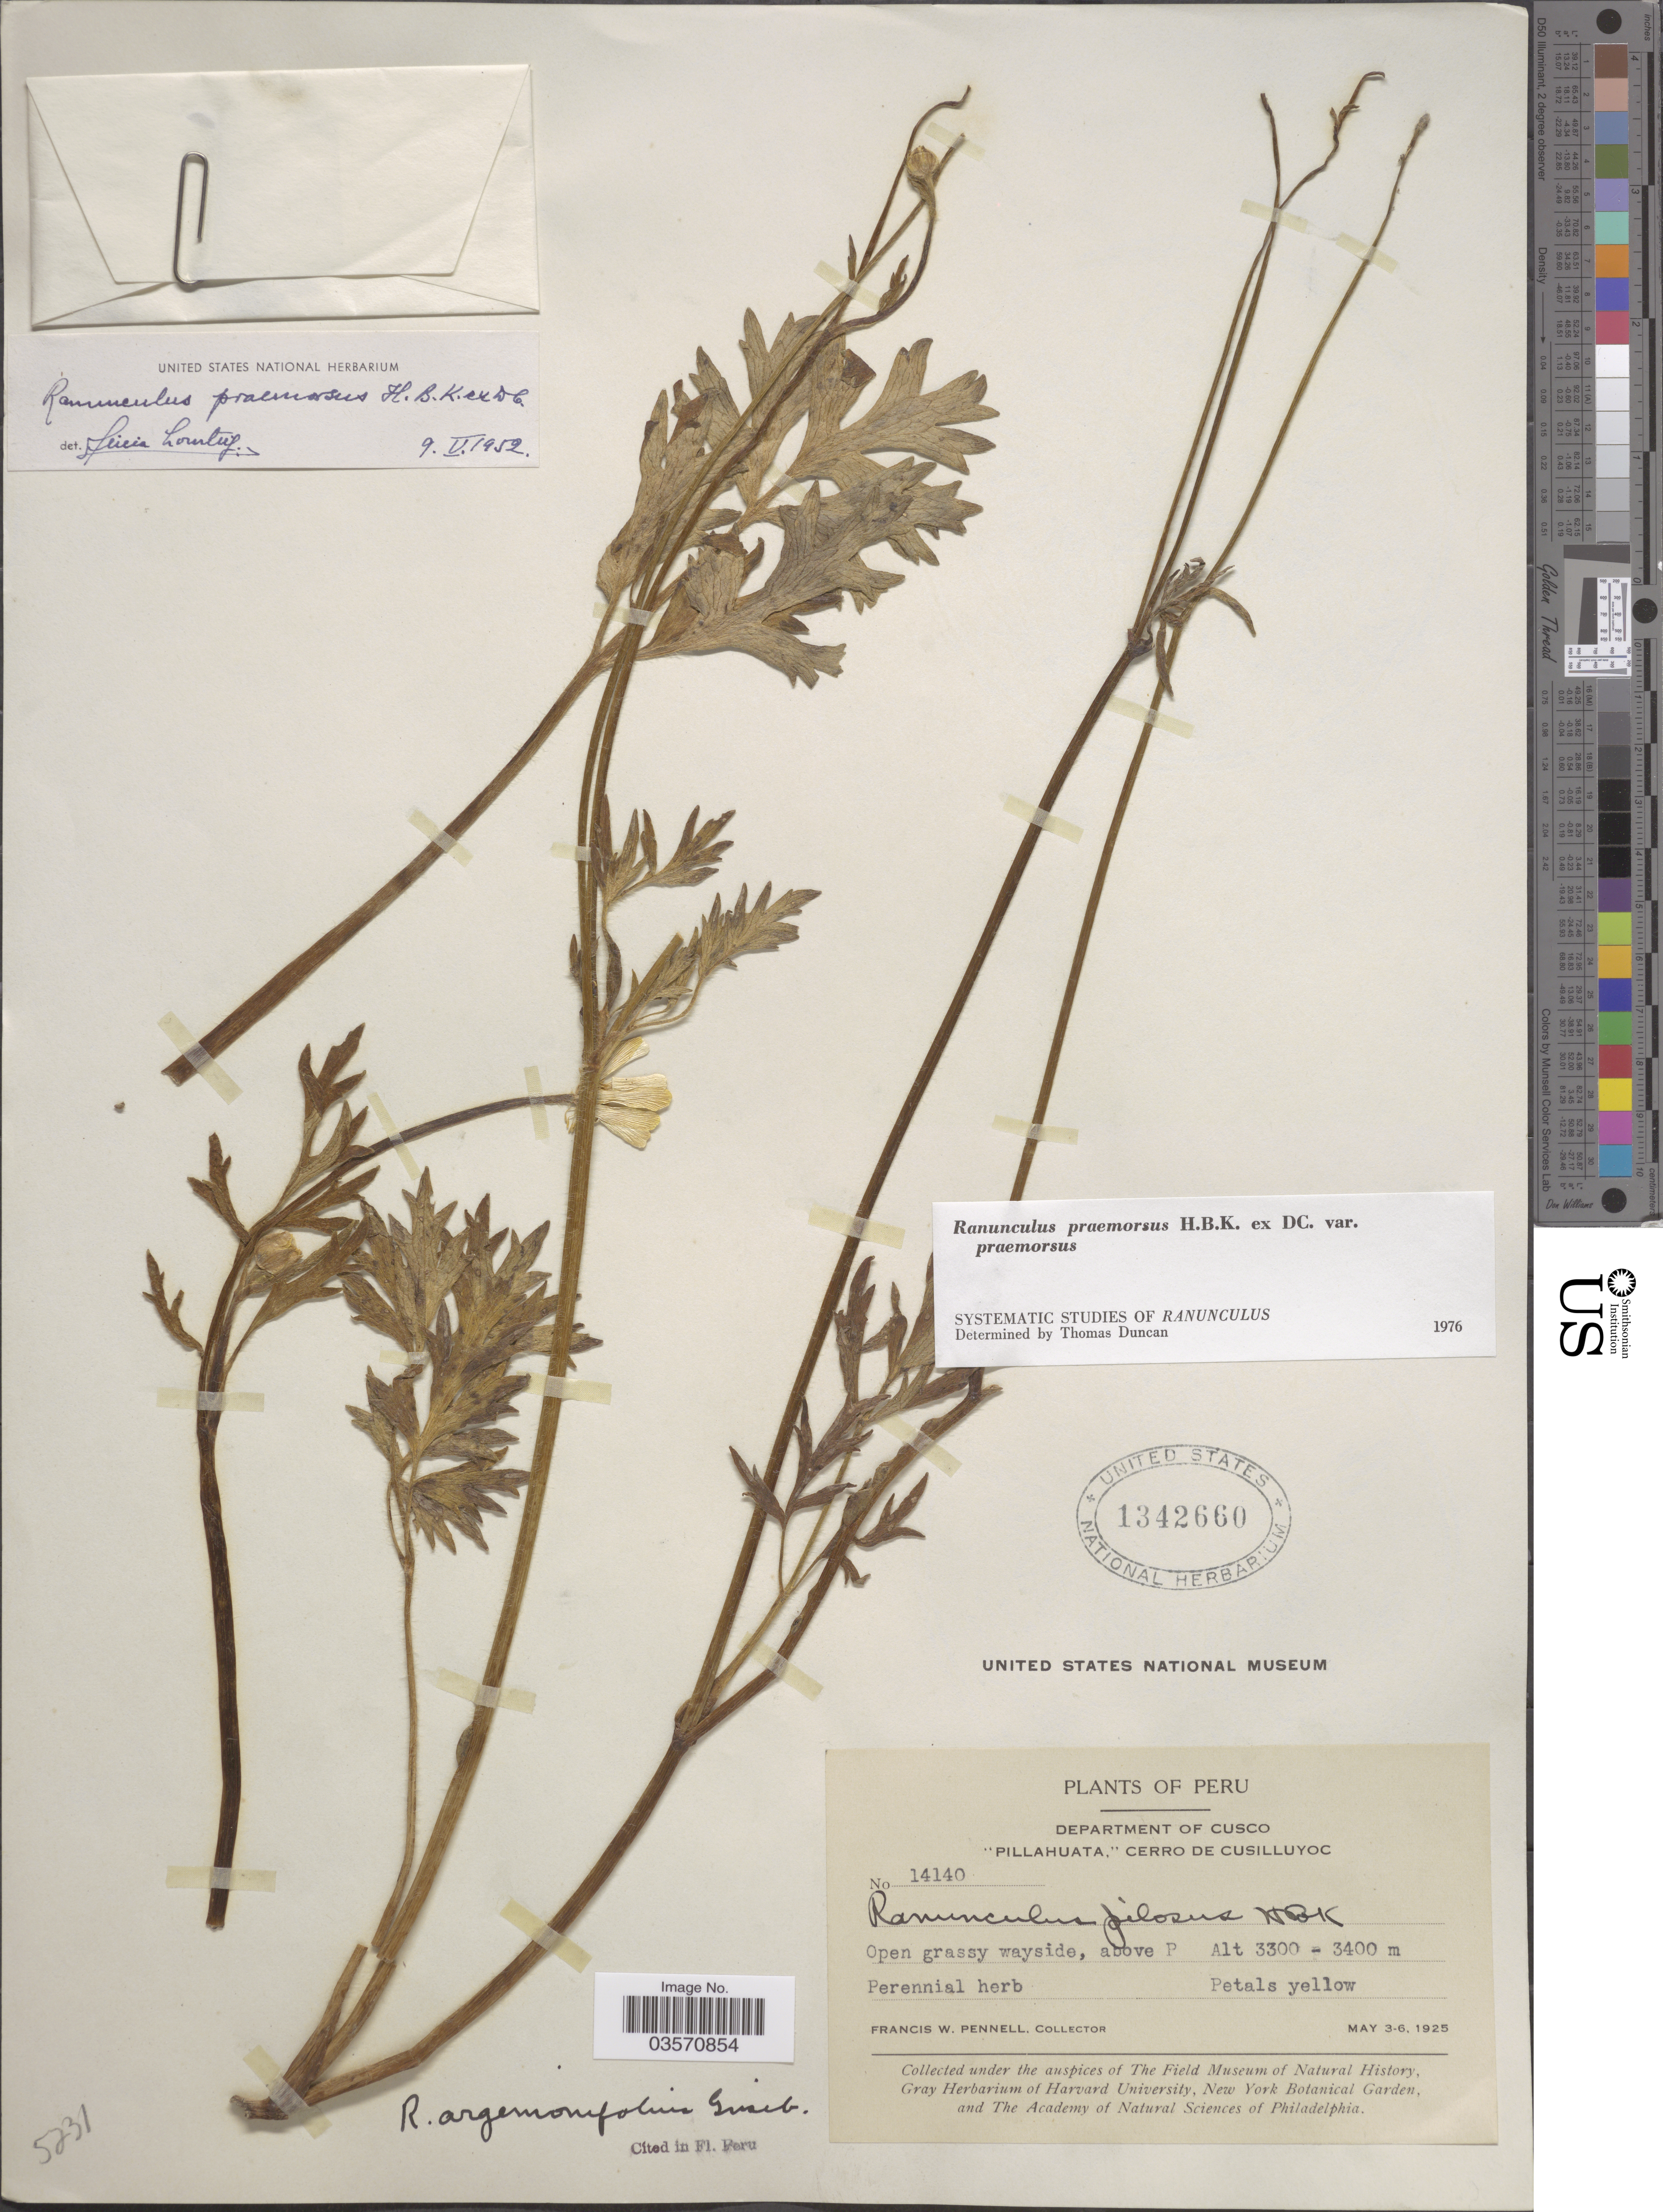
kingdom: Plantae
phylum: Tracheophyta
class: Magnoliopsida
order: Ranunculales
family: Ranunculaceae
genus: Ranunculus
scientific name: Ranunculus praemorsus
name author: Kunth ex DC.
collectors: F. W. Pennell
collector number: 14140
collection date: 1925-05-03/1925-05-06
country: Peru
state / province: Cusco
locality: Department of Cusco. "Pillahuata," Cerro de Cusilluyoc.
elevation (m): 3300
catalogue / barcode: US 1342660